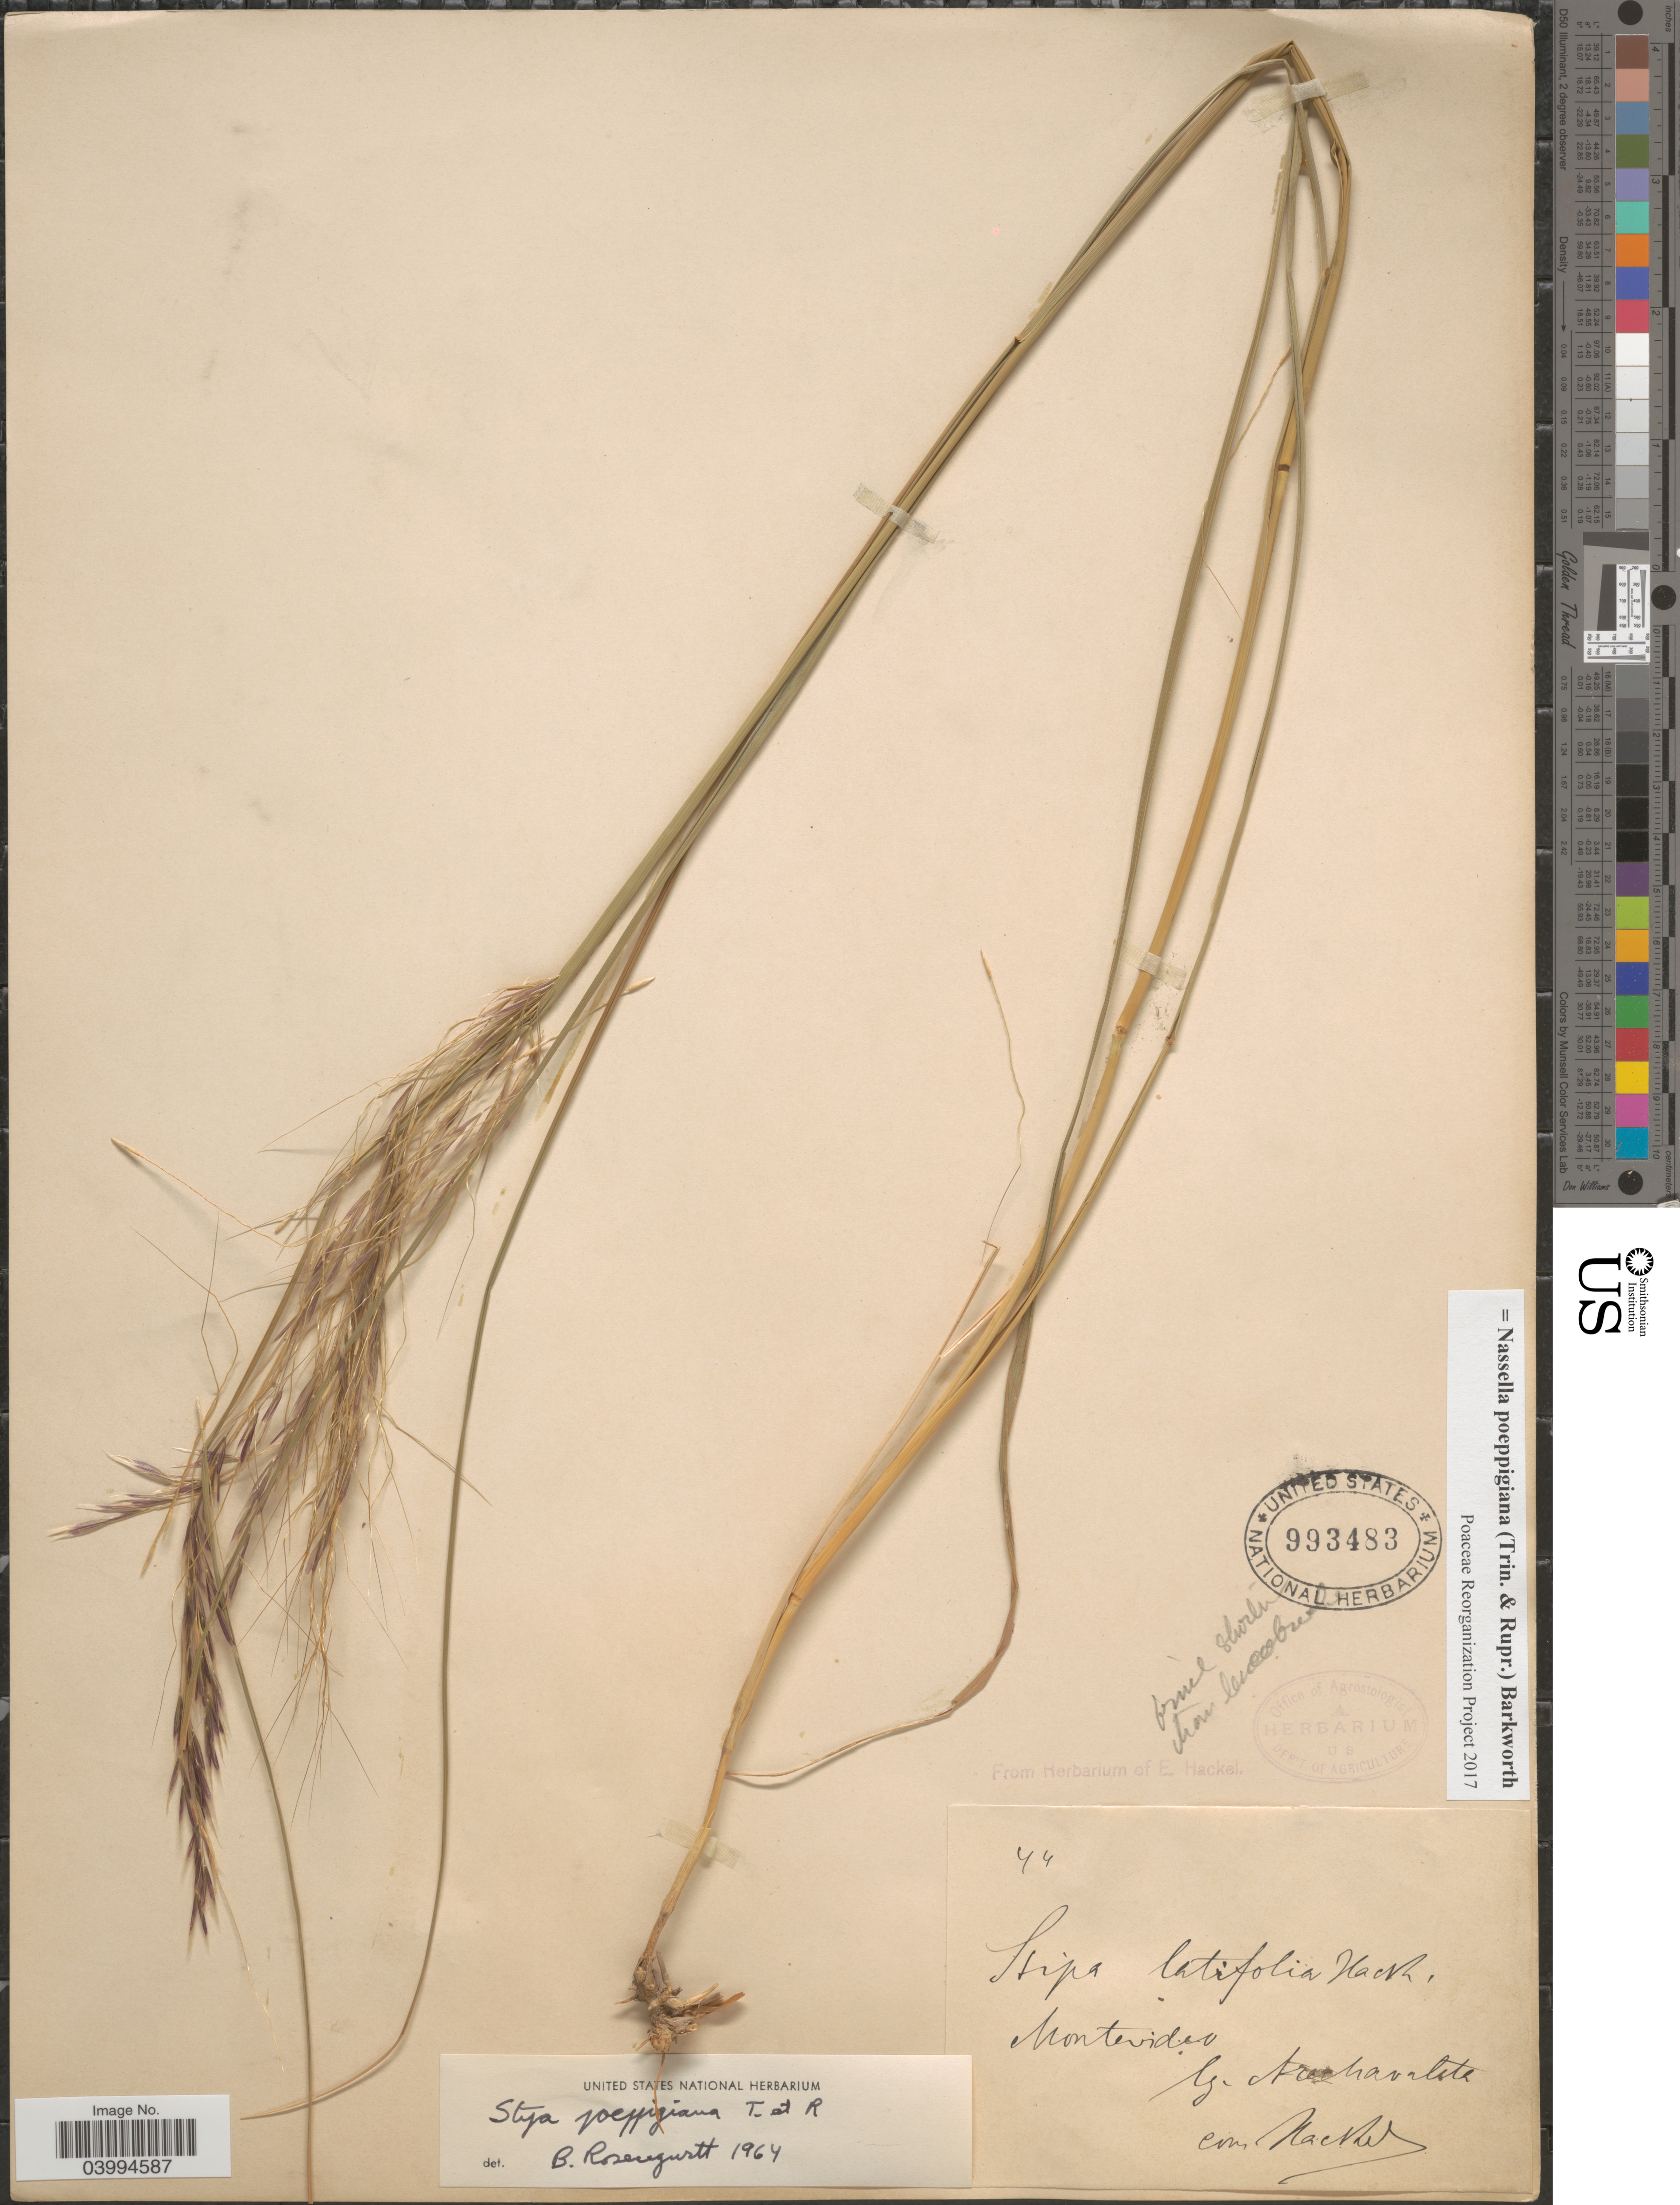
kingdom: Plantae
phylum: Tracheophyta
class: Liliopsida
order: Poales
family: Poaceae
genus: Nassella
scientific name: Nassella poeppigiana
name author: (Trin. & Rupr.) Barkworth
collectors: Arechavaleta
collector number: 44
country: Uruguay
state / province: Montevideo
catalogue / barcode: US 993483